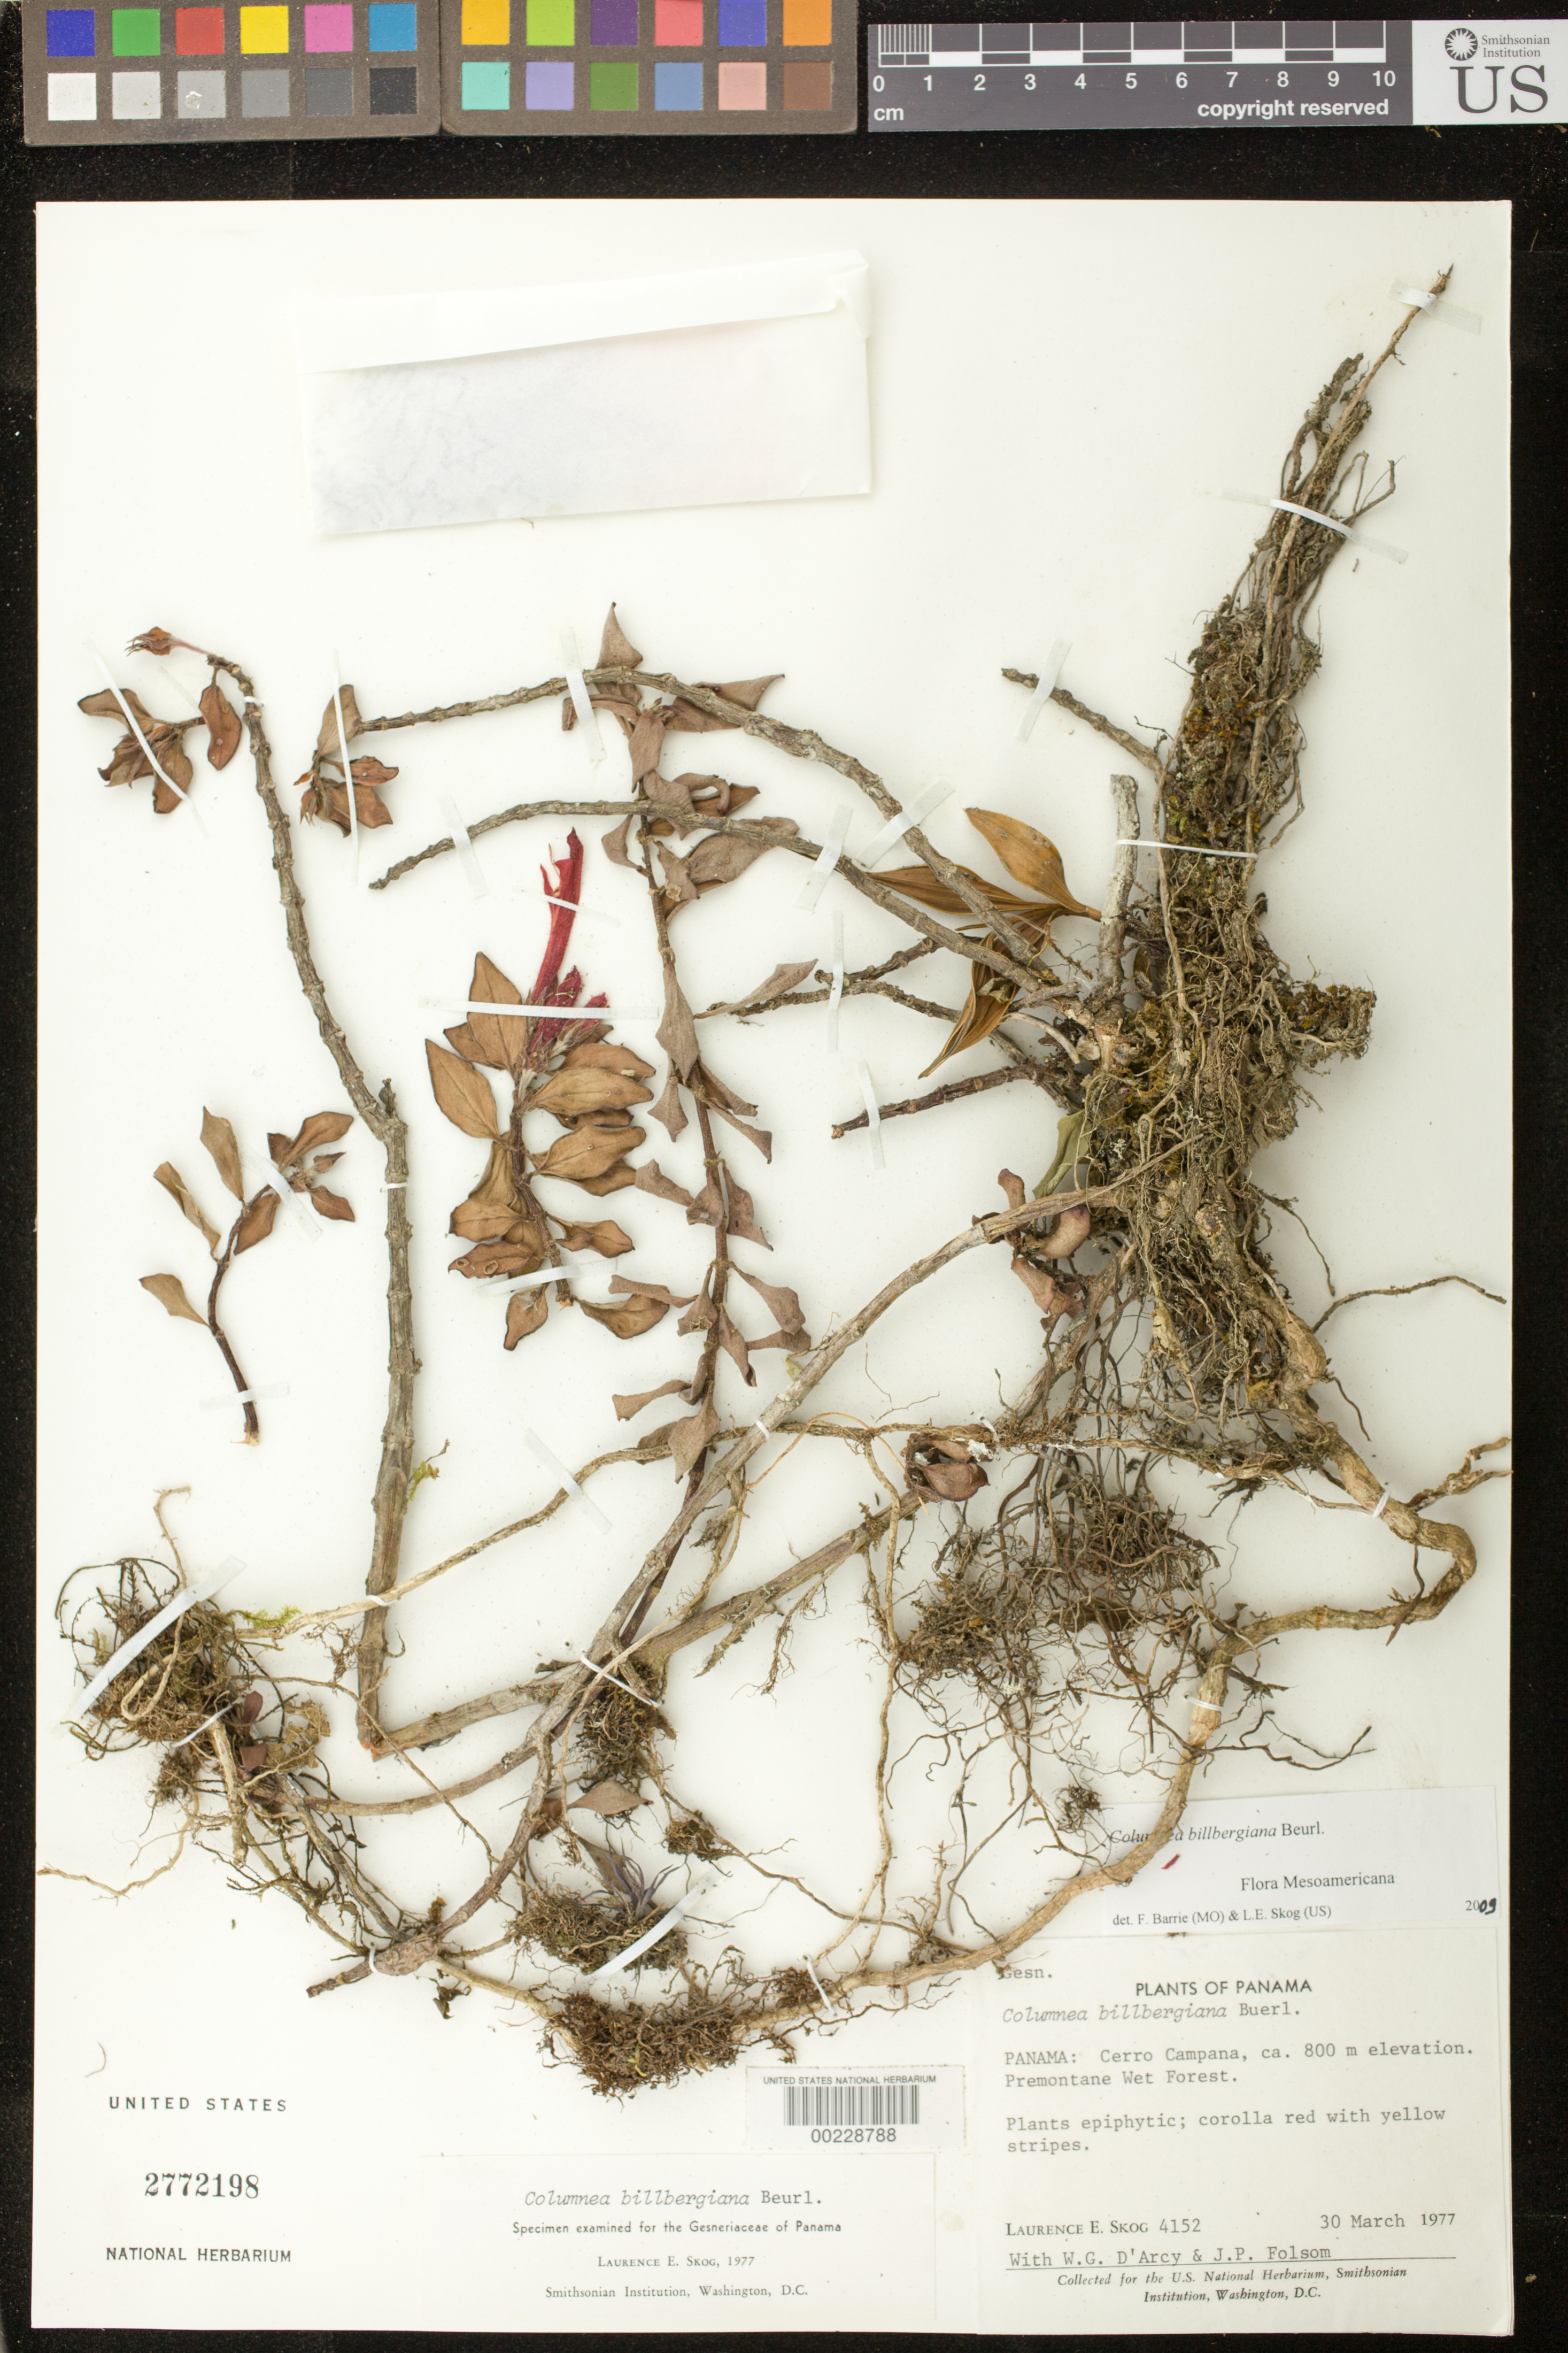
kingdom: Plantae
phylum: Tracheophyta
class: Magnoliopsida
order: Lamiales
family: Gesneriaceae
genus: Columnea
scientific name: Columnea billbergiana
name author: Beurl.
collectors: L. E. Skog, W. G. D'Arcy & J. P. Folsom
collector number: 4152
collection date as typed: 30 Mar 1977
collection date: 1977-03-30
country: Panama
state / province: Panamá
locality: Cerro Campana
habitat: Premontane wet forest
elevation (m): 800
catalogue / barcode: US 2772198